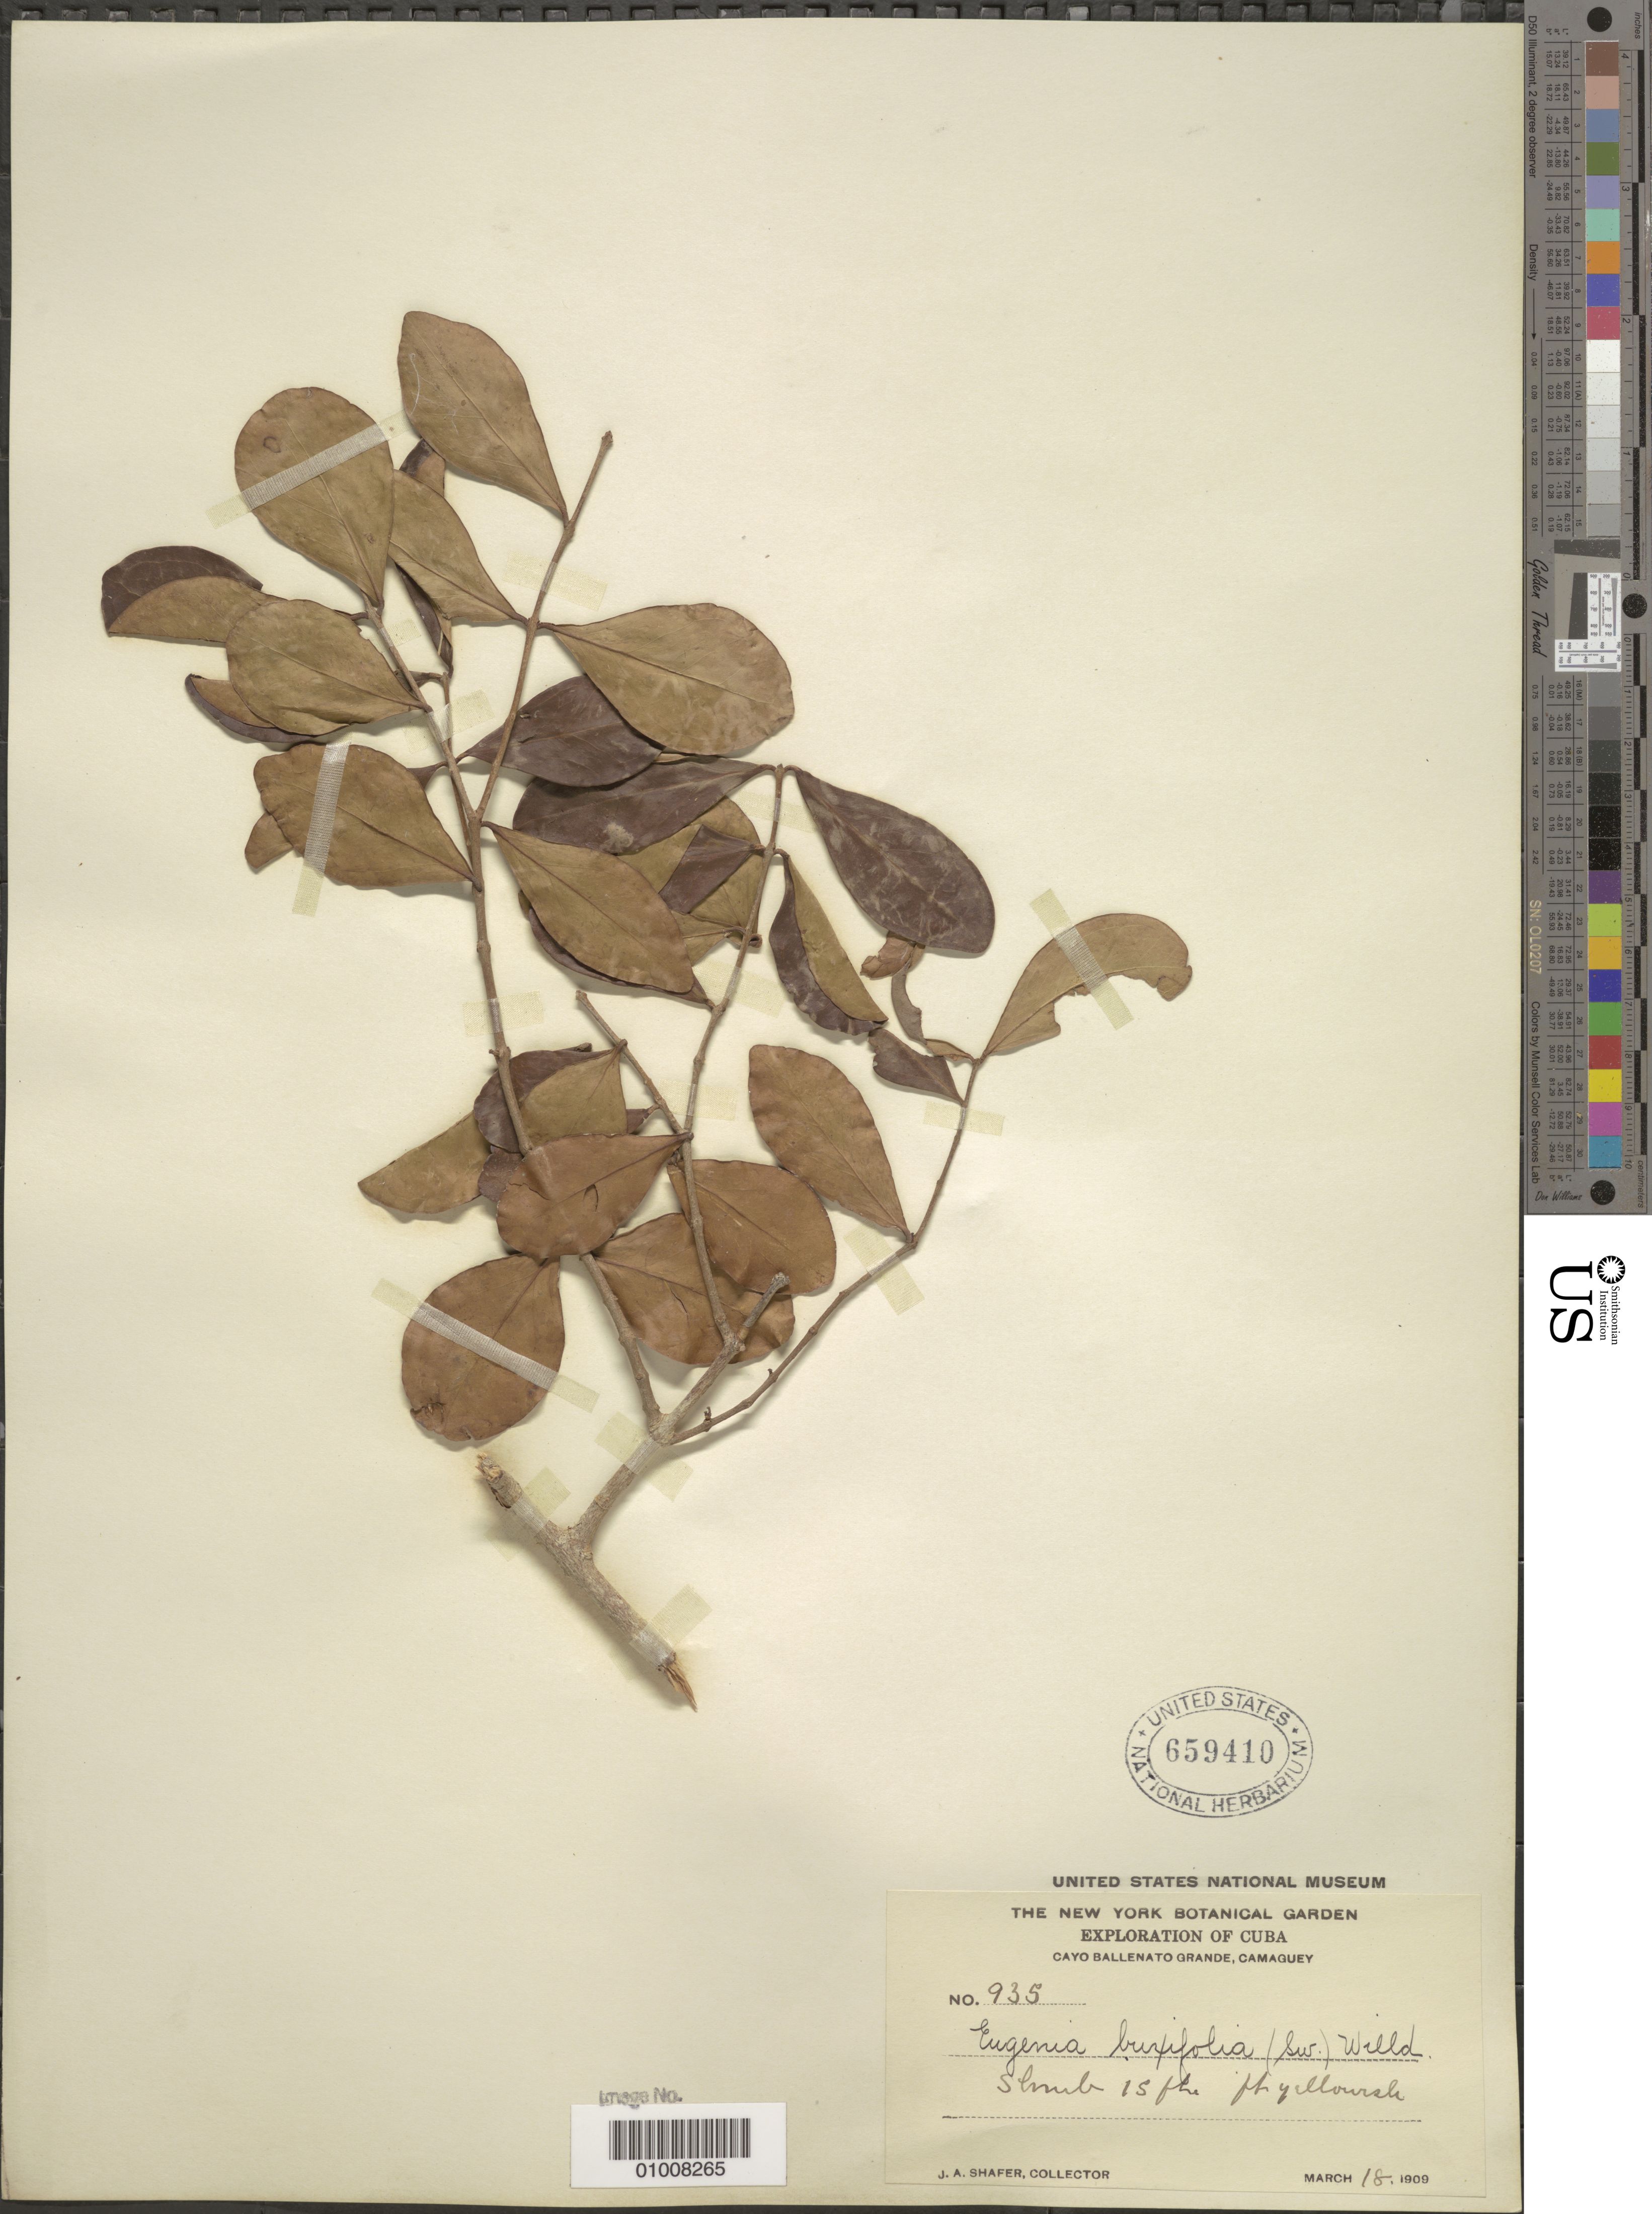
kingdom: Plantae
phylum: Tracheophyta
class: Magnoliopsida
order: Myrtales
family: Myrtaceae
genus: Eugenia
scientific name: Eugenia foetida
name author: Pers.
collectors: J. A. Shafer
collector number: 935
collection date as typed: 18 Mar 1909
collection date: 1909-03-18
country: Cuba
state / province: Camagüey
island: Cuba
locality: Cayo Ballenato Grande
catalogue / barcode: US 659410